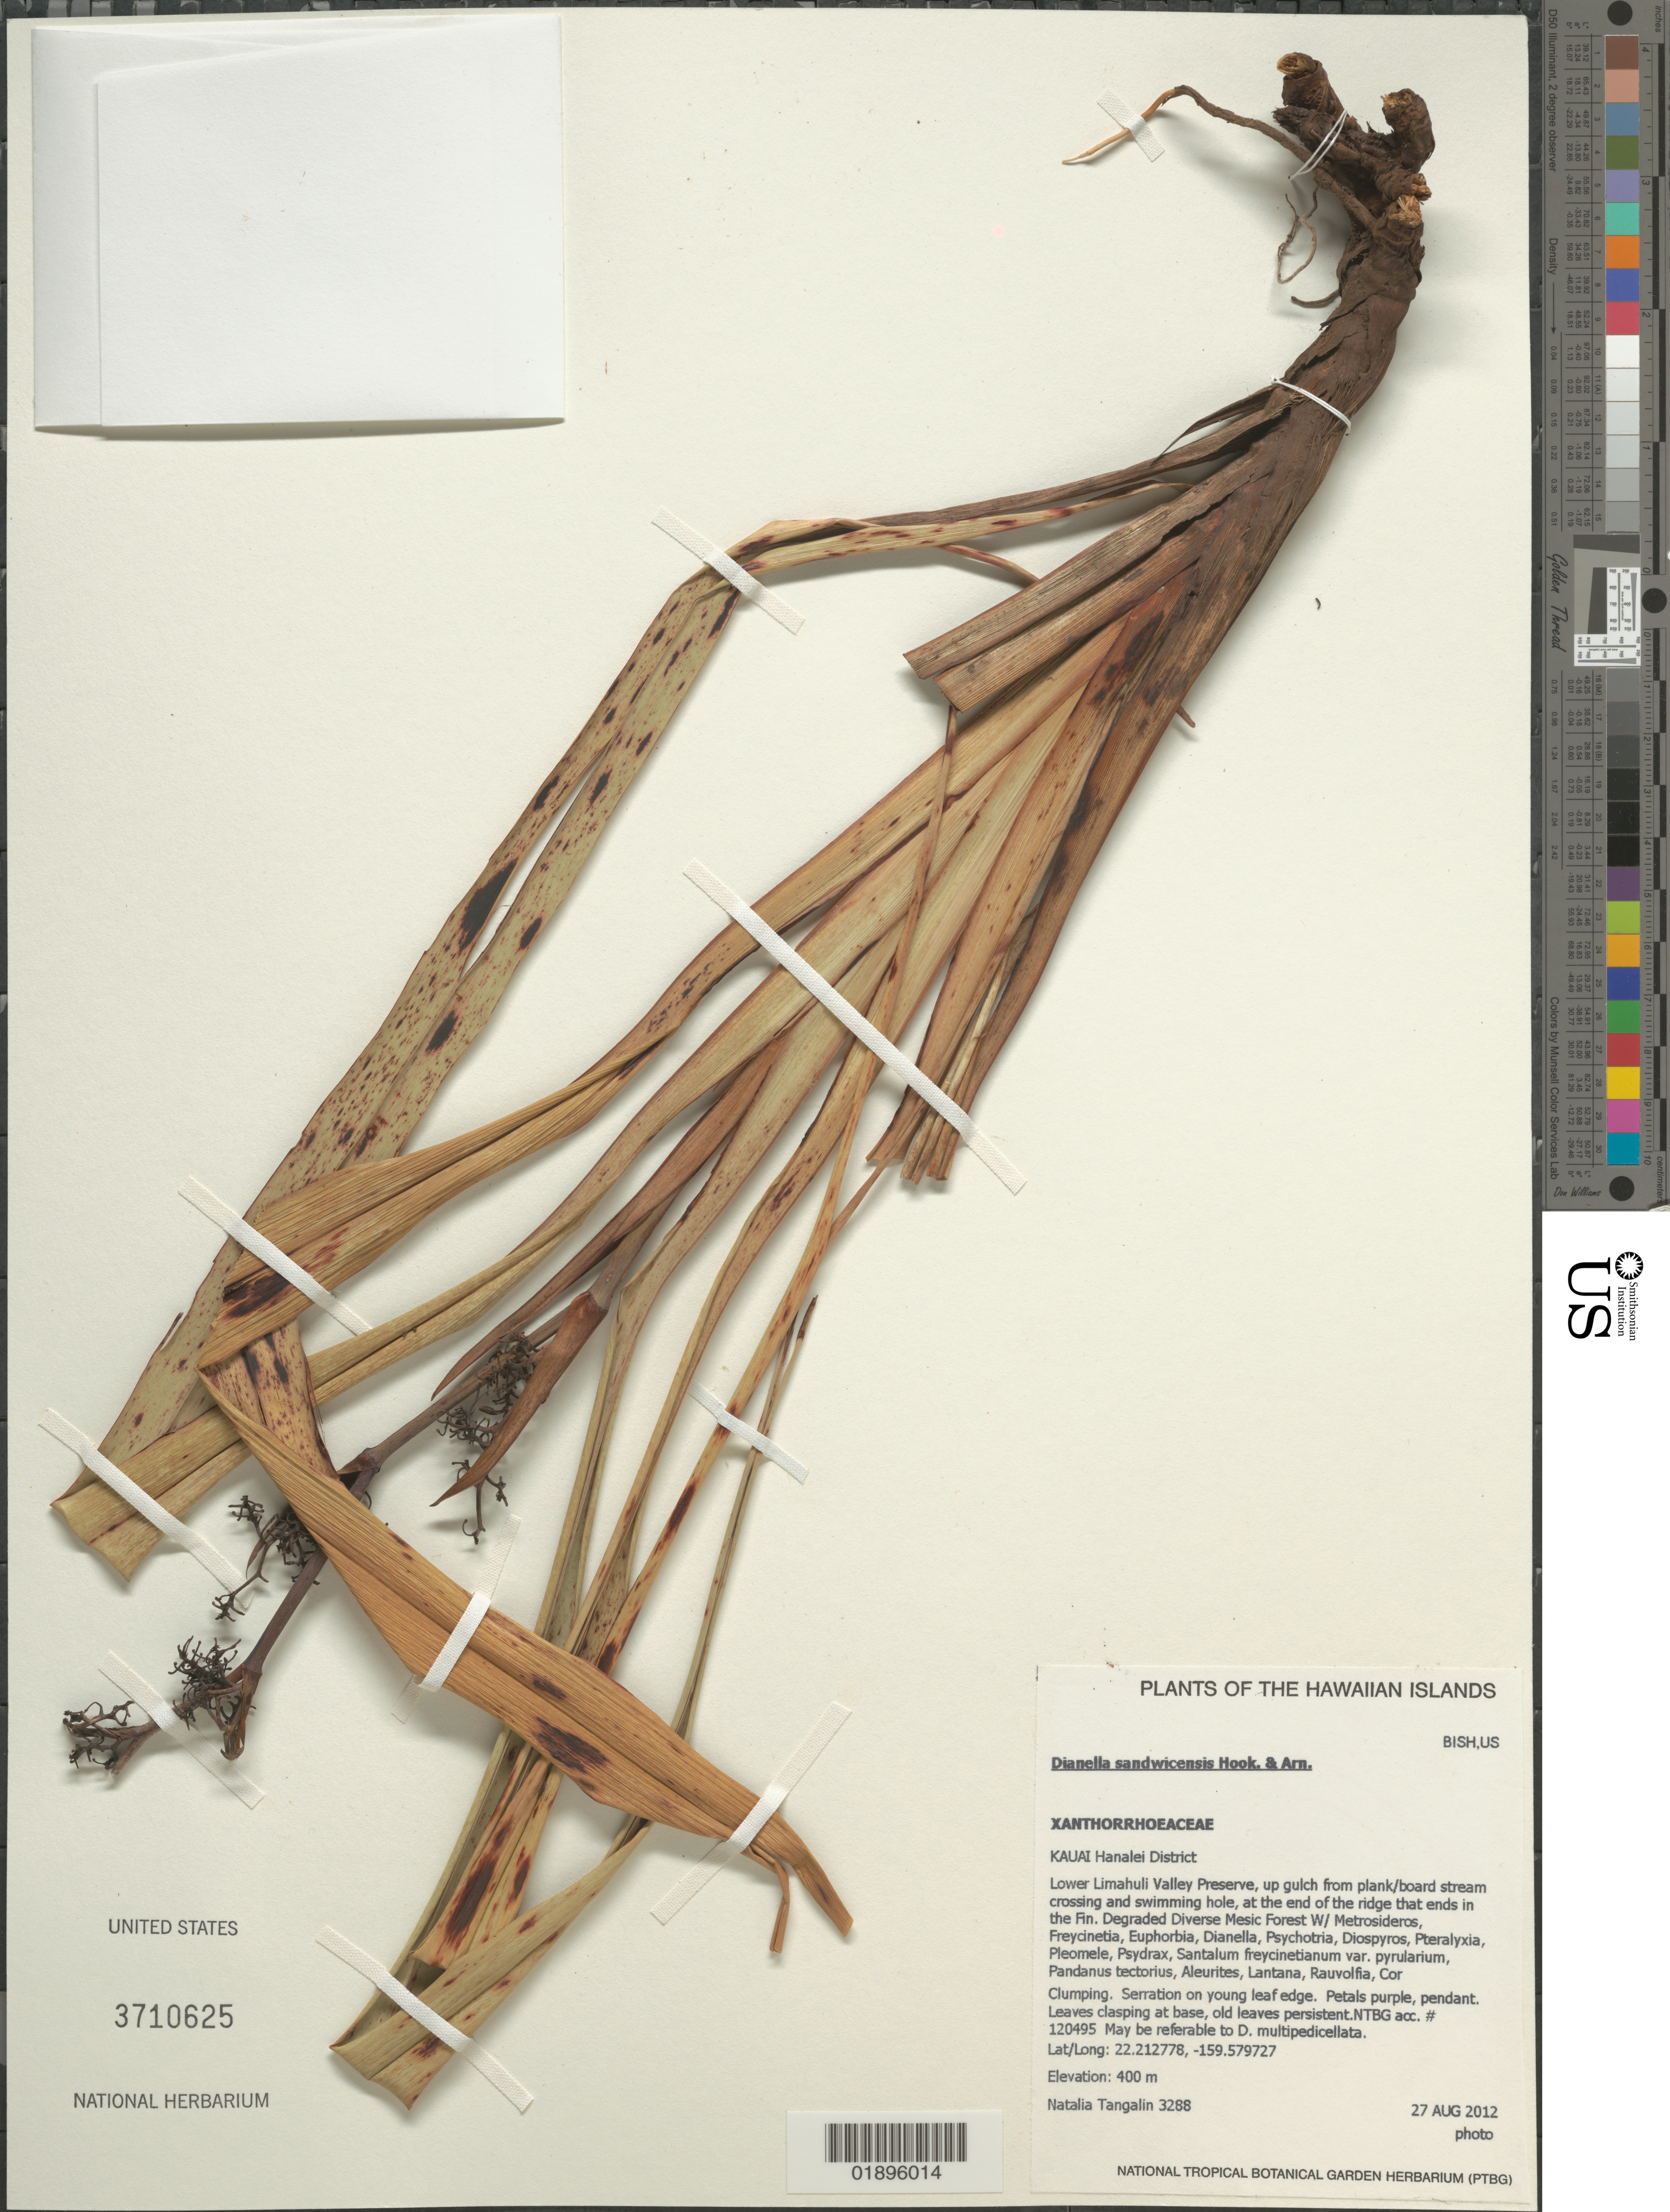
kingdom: Plantae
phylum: Tracheophyta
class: Liliopsida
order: Asparagales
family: Asphodelaceae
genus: Dianella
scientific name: Dianella sandwicensis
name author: Hook. & Arn.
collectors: N. Tangalin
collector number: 3288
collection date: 2012-08-27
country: United States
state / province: Hawaii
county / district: Kauai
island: Kaua'i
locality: Hanalei District, Lower Limahuli Valley Preserve, up gulch from plank/board stream crossing and swimming hole, on top of the ridge that ends in The Fin.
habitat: Degraded diverse mesic forest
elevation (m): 400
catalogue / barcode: US 3710625